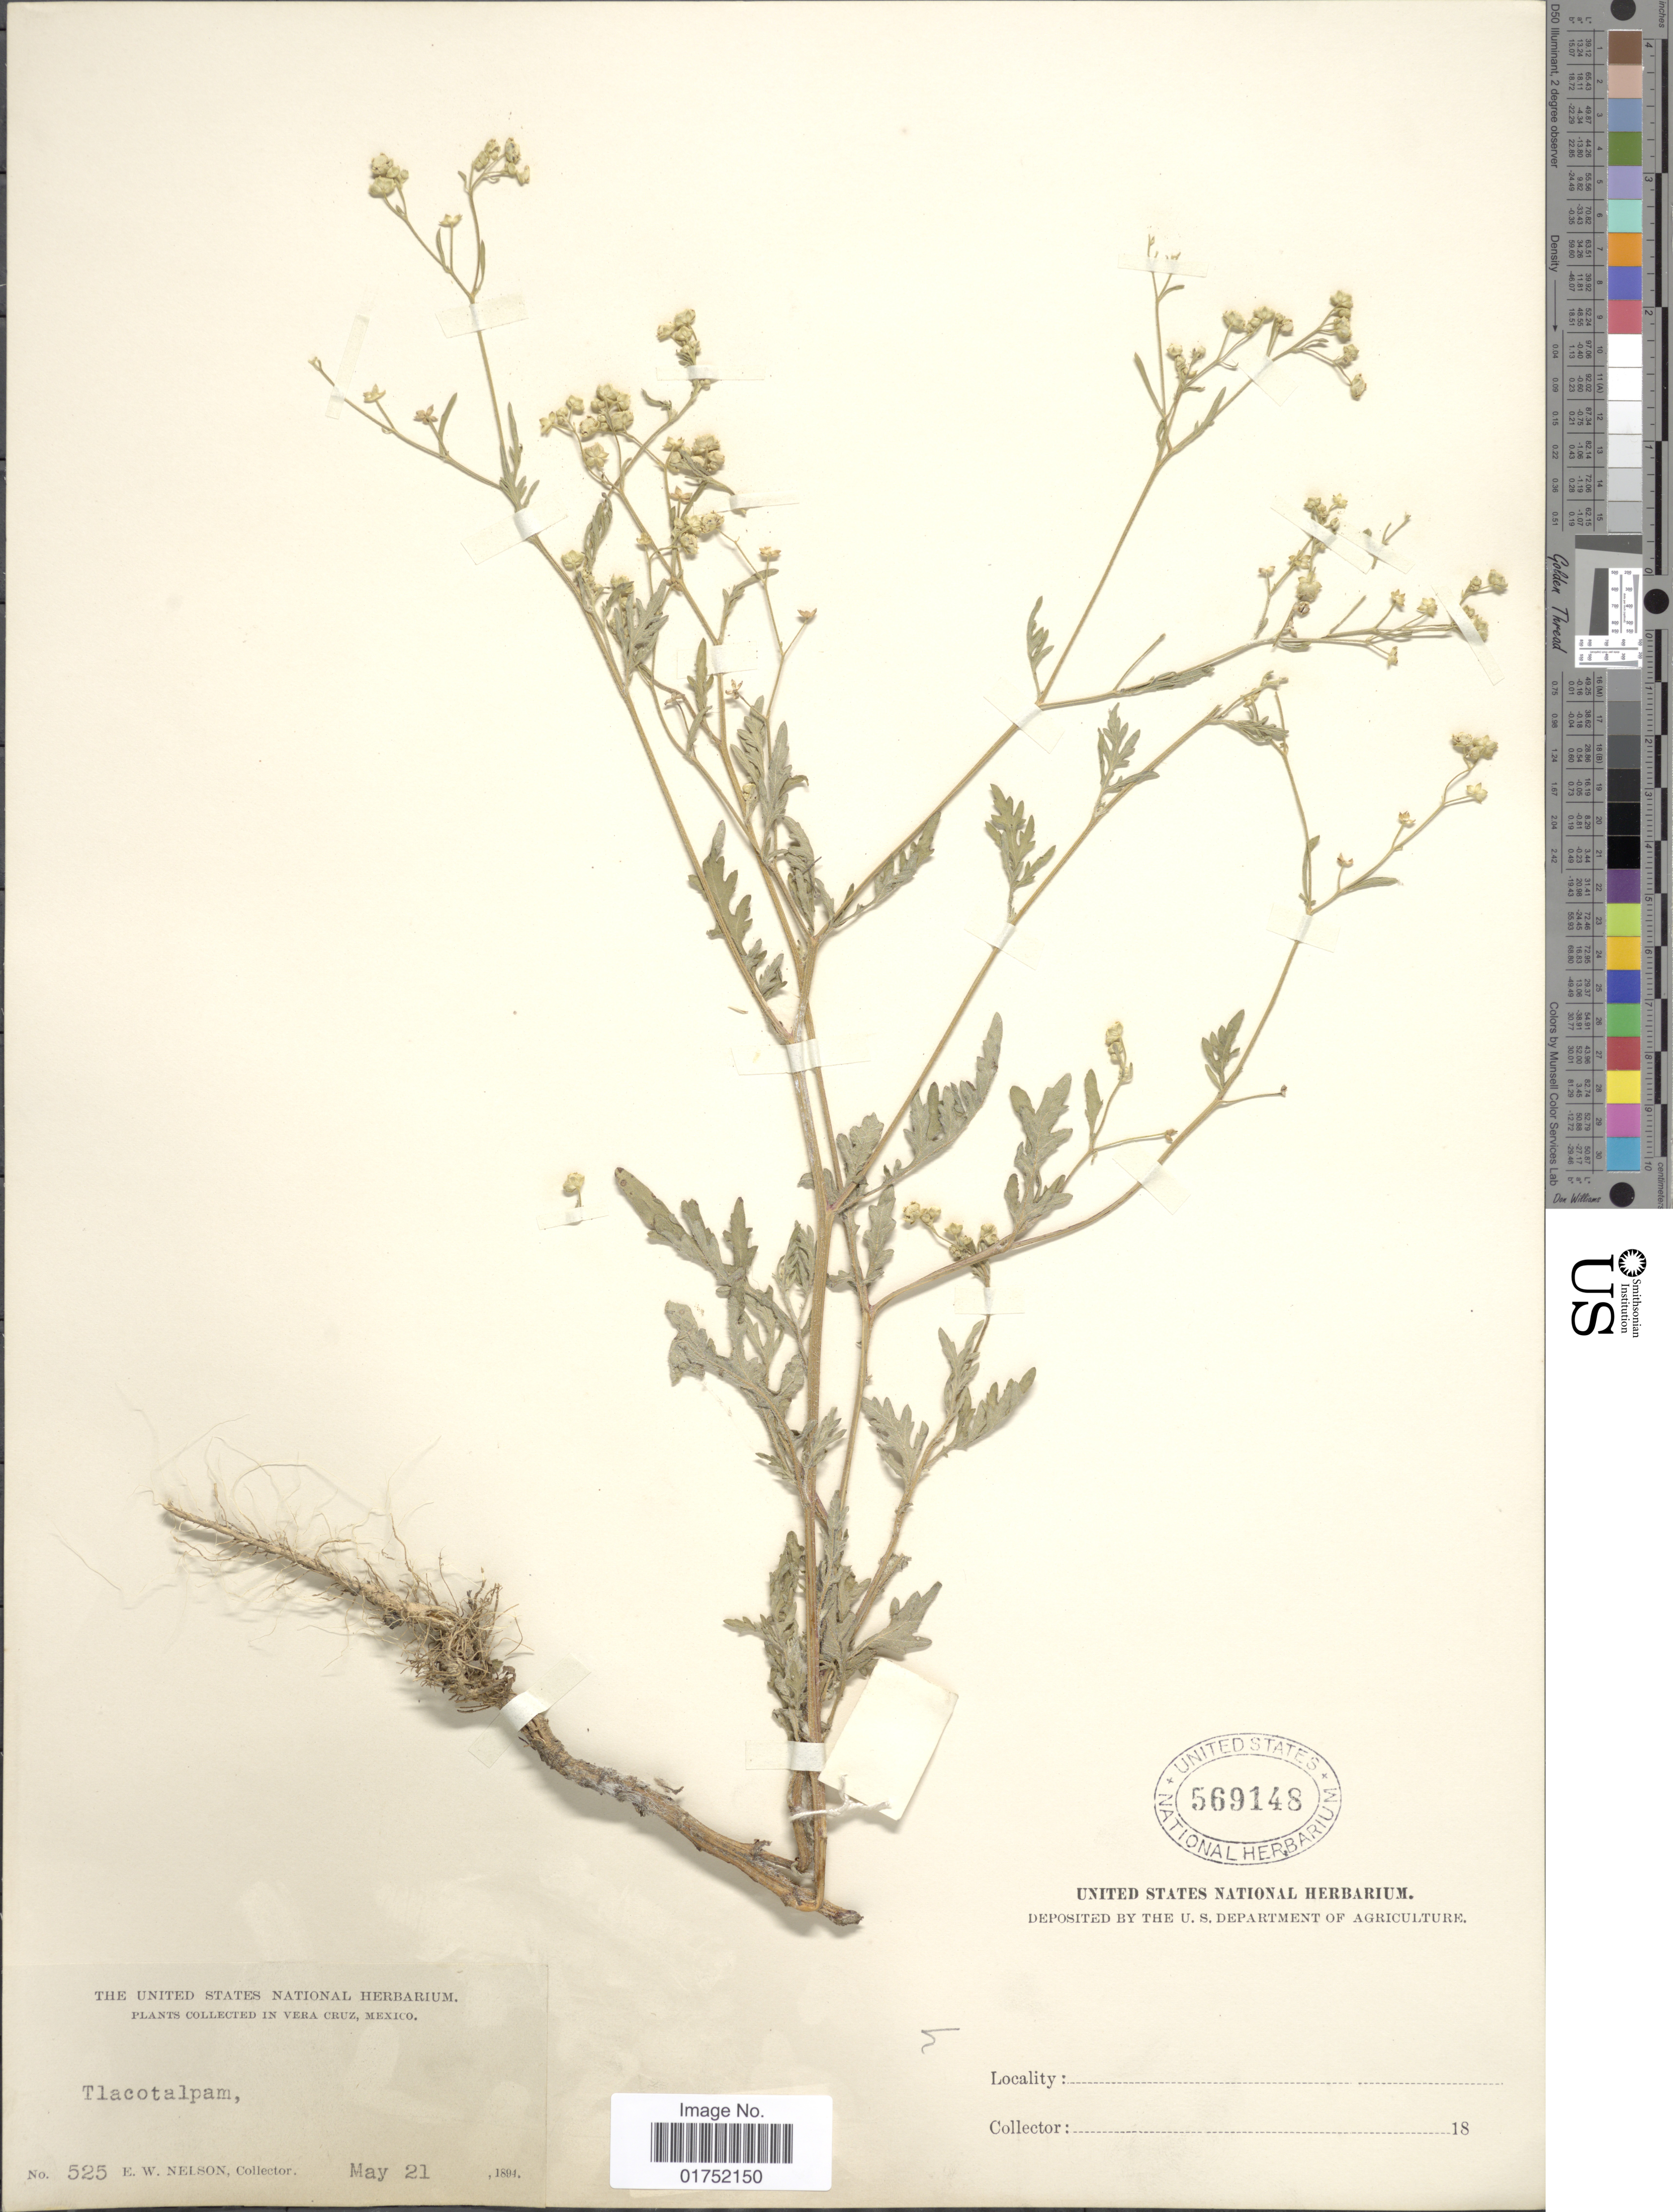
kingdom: Plantae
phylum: Tracheophyta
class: Magnoliopsida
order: Asterales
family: Asteraceae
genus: Parthenium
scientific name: Parthenium hysterophorus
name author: L.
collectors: E. W. Nelson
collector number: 525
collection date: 1894-05-21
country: Mexico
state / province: Veracruz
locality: Vera Cruz, Tlacotalpam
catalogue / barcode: US 569148